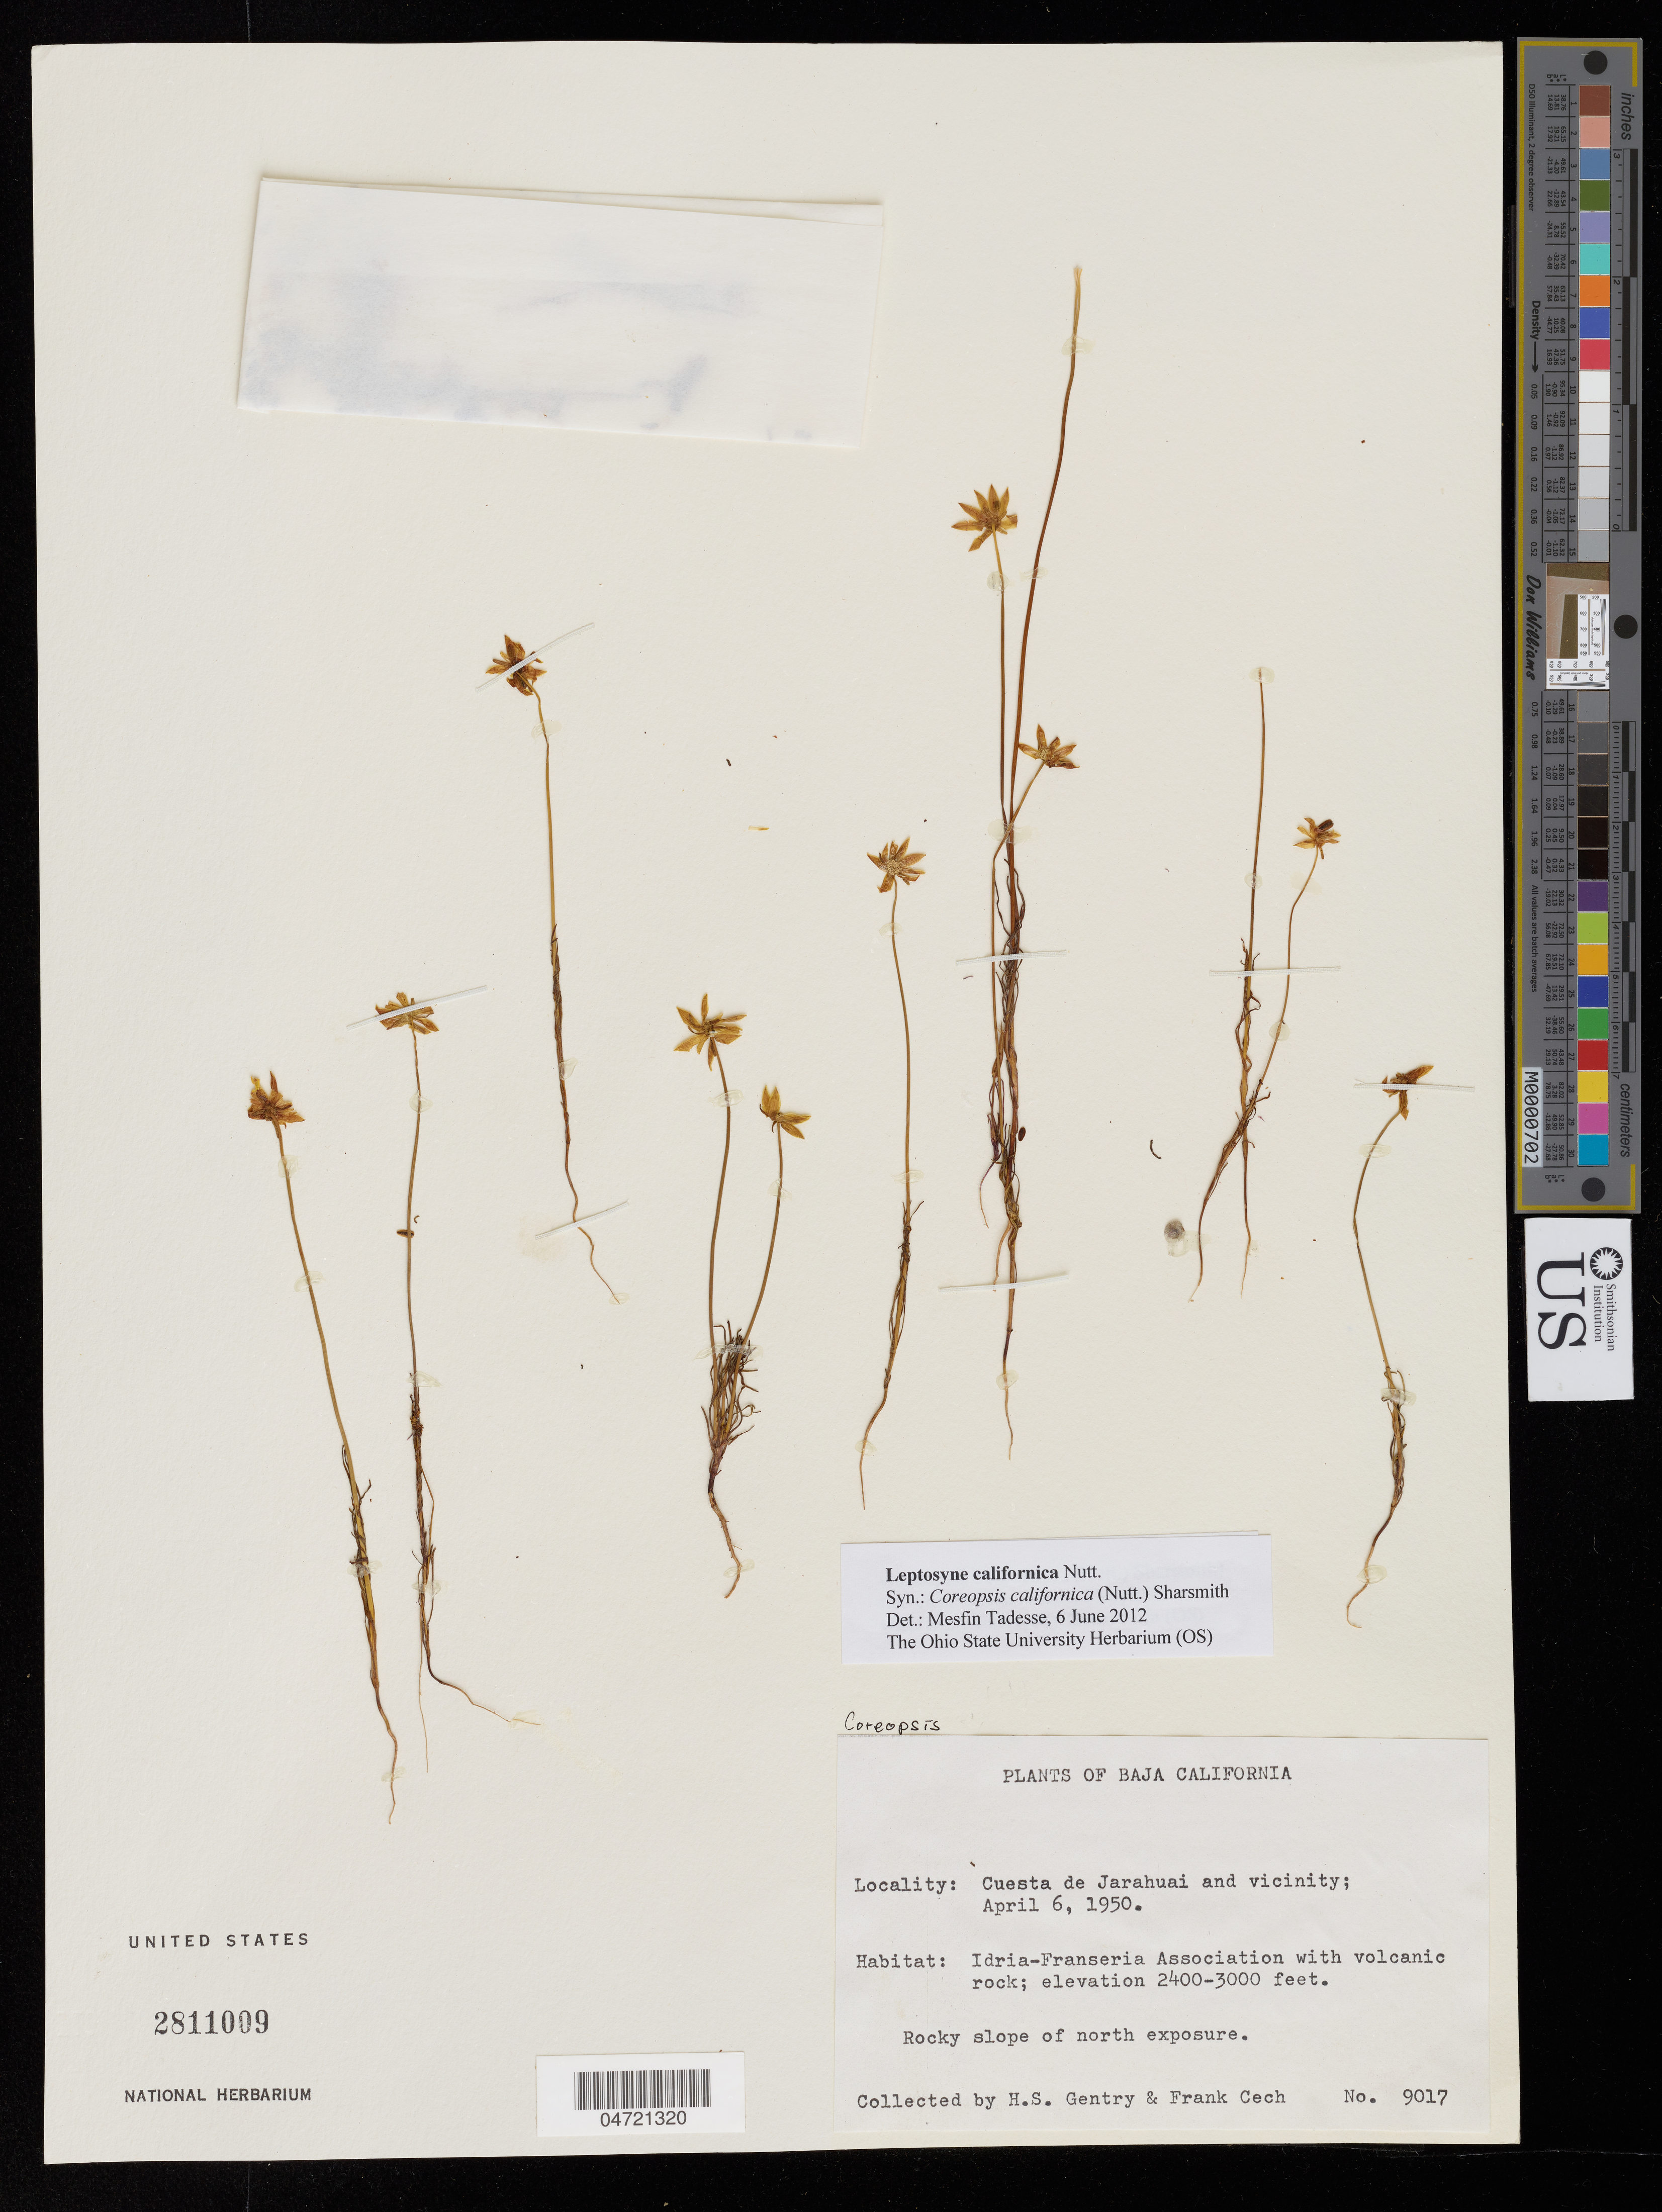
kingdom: Plantae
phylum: Tracheophyta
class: Magnoliopsida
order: Asterales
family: Asteraceae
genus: Coreopsis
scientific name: Coreopsis californica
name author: (Nutt.) H. Sharsm.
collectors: H. S. Gentry & F. Cech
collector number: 9017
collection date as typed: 06 Apr 1950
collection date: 1950-04-06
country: Mexico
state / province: Baja California Norte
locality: Cuesta de Jarahuai and vicinity. Baja California.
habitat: Idria-Franseria association with volcanic rock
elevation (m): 732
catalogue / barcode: US 2811009